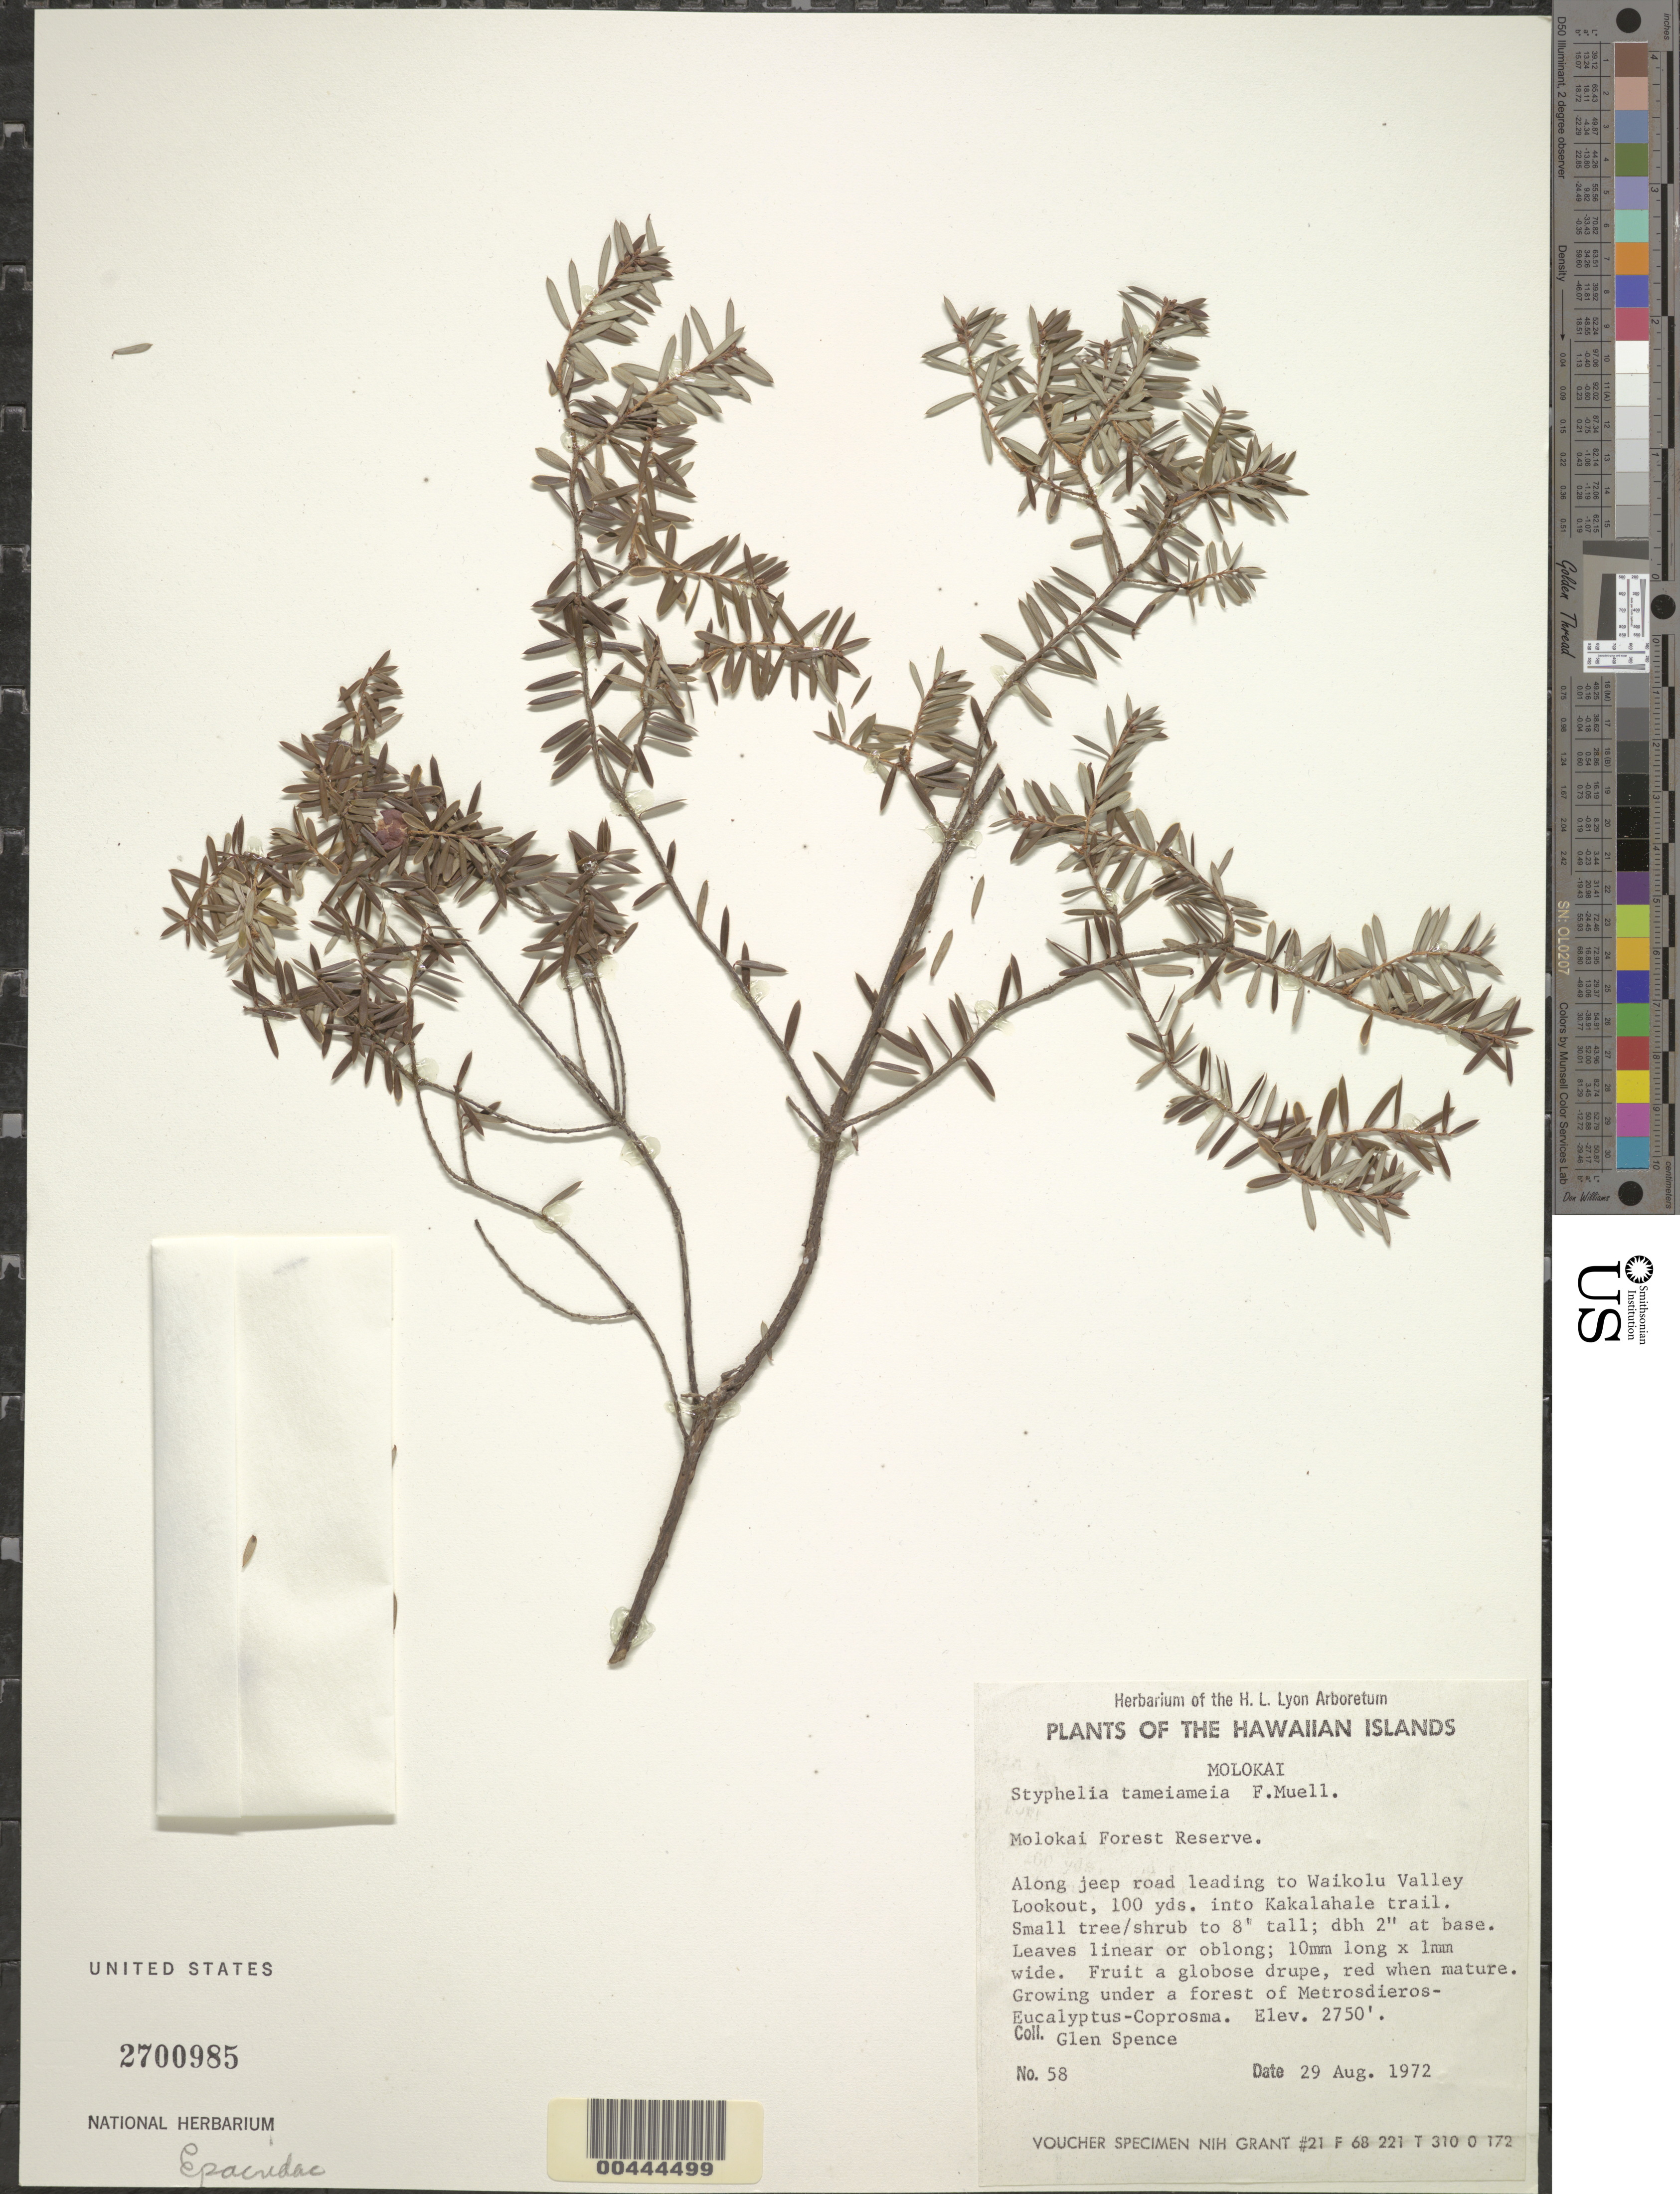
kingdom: Plantae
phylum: Tracheophyta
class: Magnoliopsida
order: Ericales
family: Ericaceae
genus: Leptecophylla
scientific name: Leptecophylla tameiameiae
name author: (Cham. & Schltdl.) C.M. Weiller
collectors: G. Spence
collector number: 58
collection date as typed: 29 Aug 1972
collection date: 1972-08-29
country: United States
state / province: Hawaii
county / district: Maui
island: Moloka'i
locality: Molokai Forest Reserve, along jeep road leading to Waikolu Valley Lookout, 100 yds. into Kakalahale trail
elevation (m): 838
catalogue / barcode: US 2700985